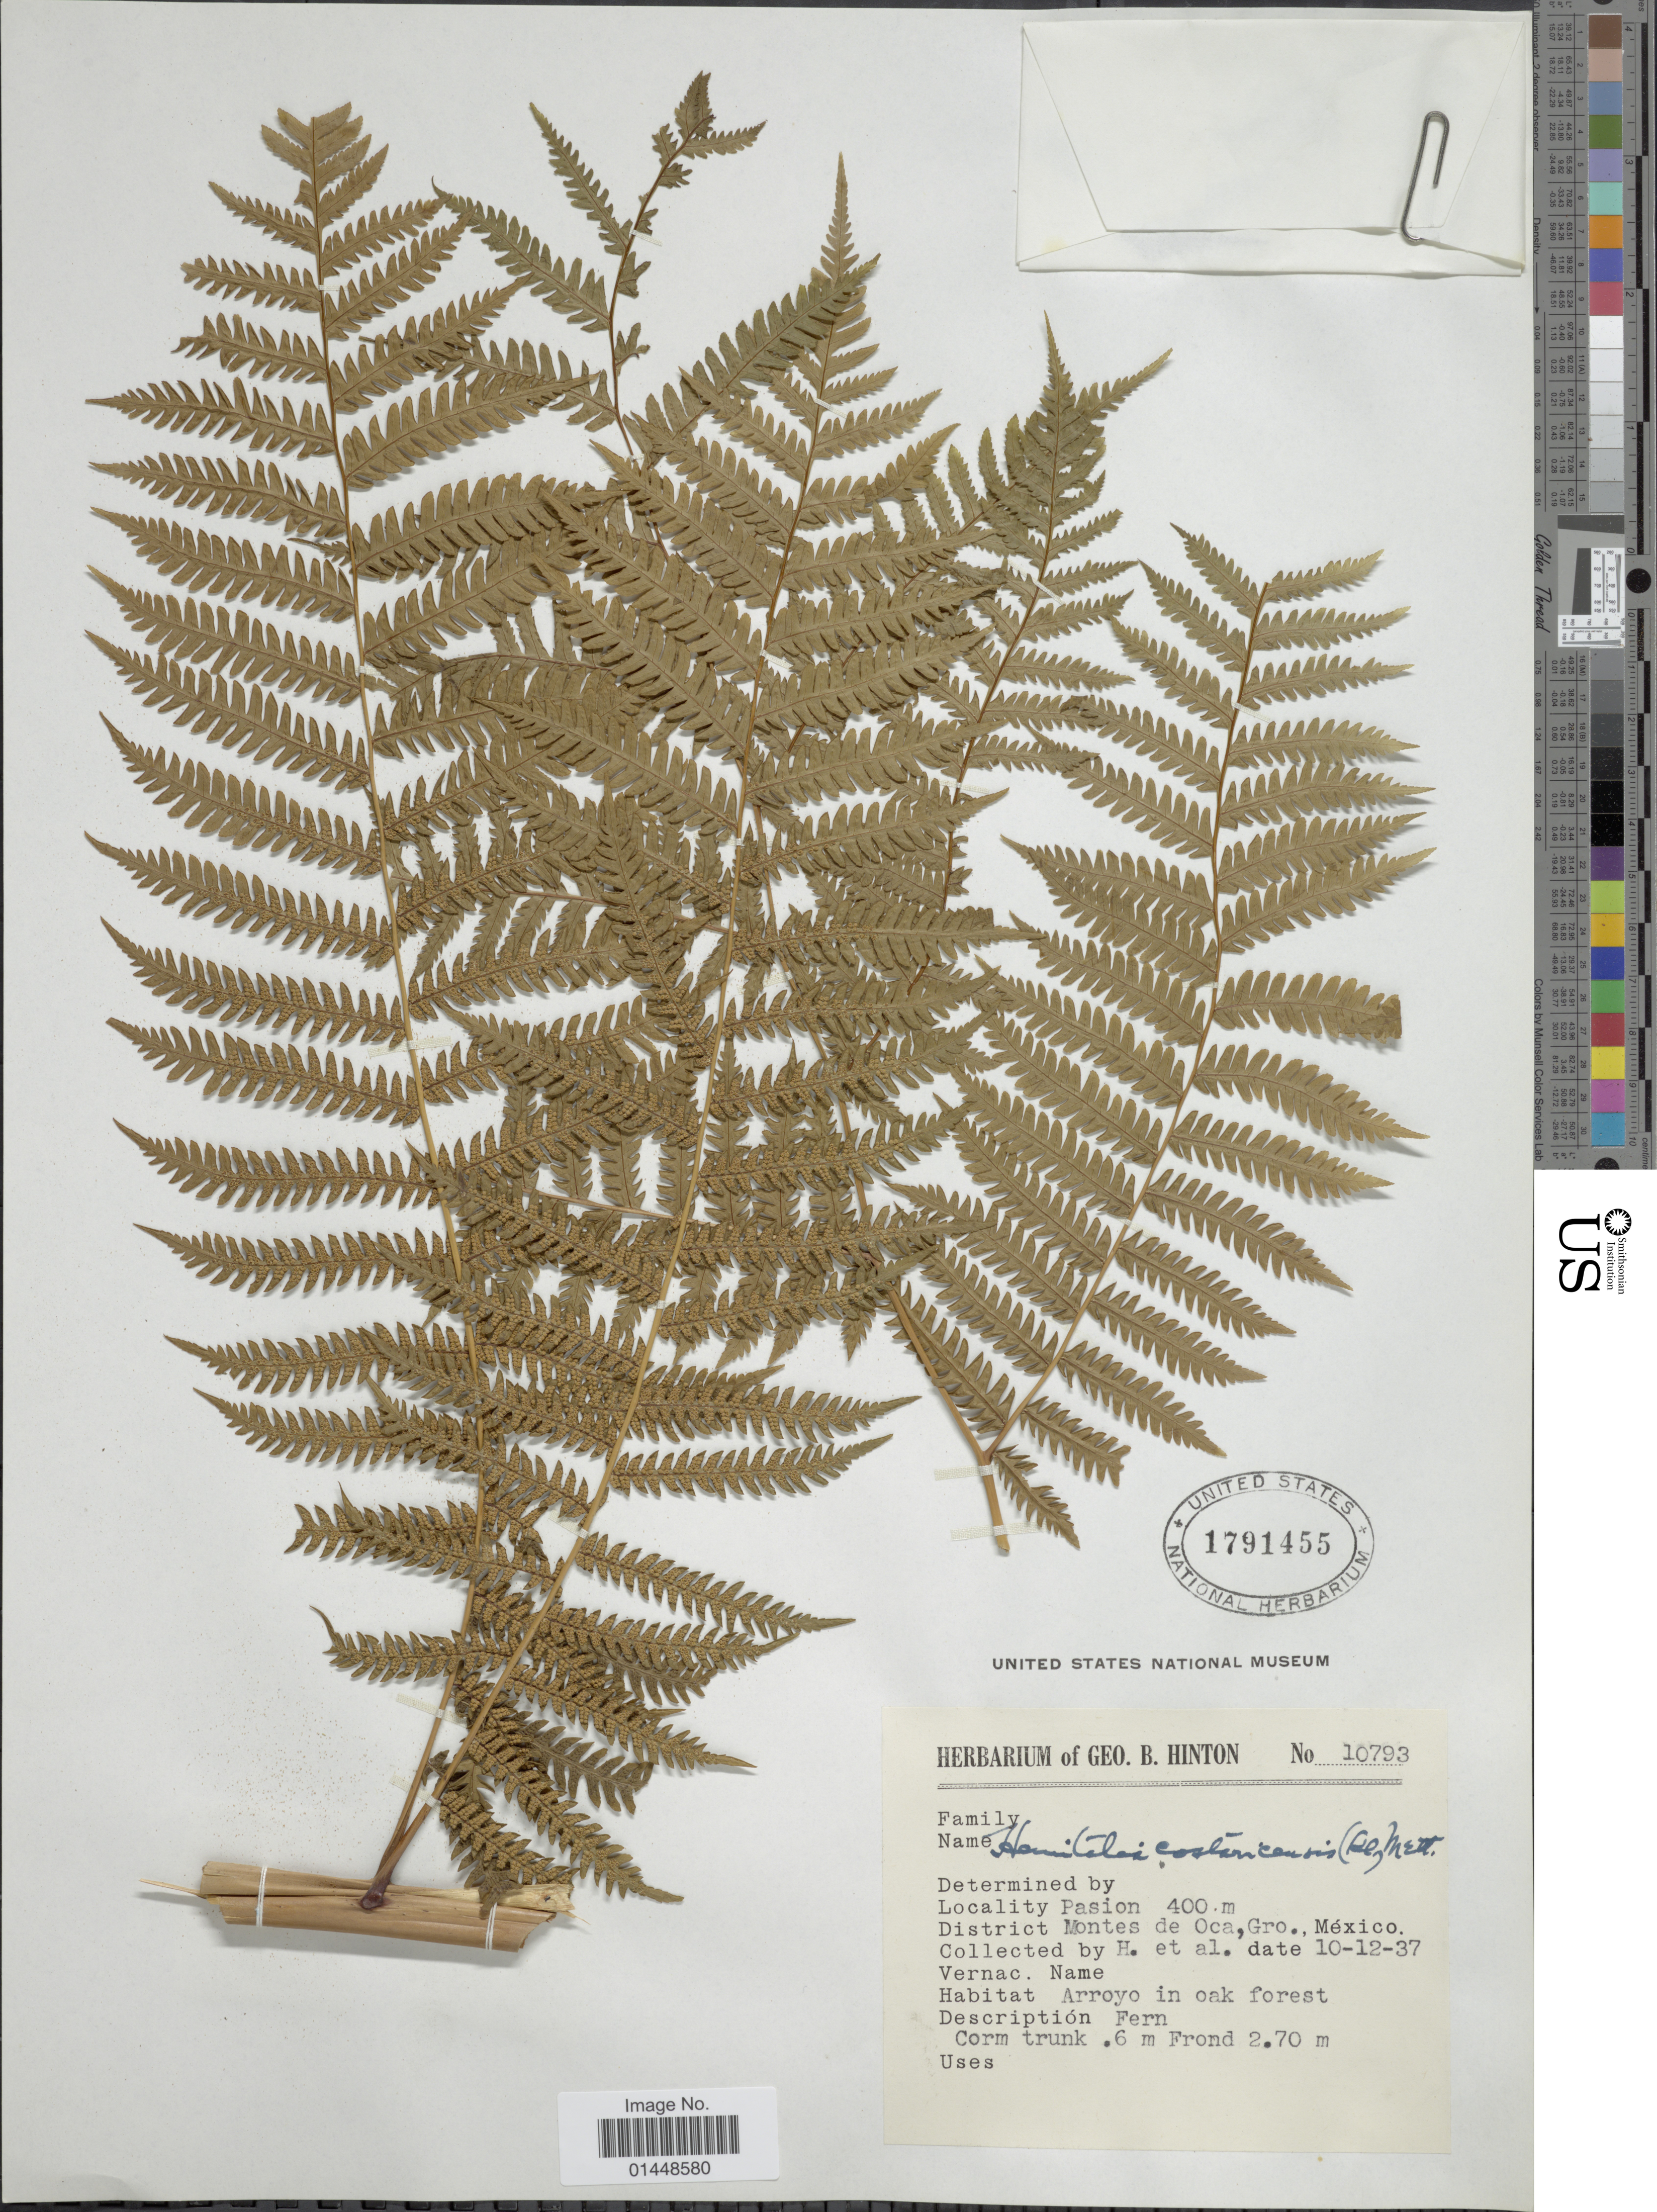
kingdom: Plantae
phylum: Tracheophyta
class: Polypodiopsida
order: Cyatheales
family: Cyatheaceae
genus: Cyathea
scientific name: Cyathea costaricensis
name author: (Kuhn) Domin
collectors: G. B. Hinton & et al.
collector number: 10793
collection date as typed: Transcribed d/m/y: 12/10/37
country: Mexico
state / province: Guerrero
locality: Pasion. District Montes de Oca, Gro., México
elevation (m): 400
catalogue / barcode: US 1791455